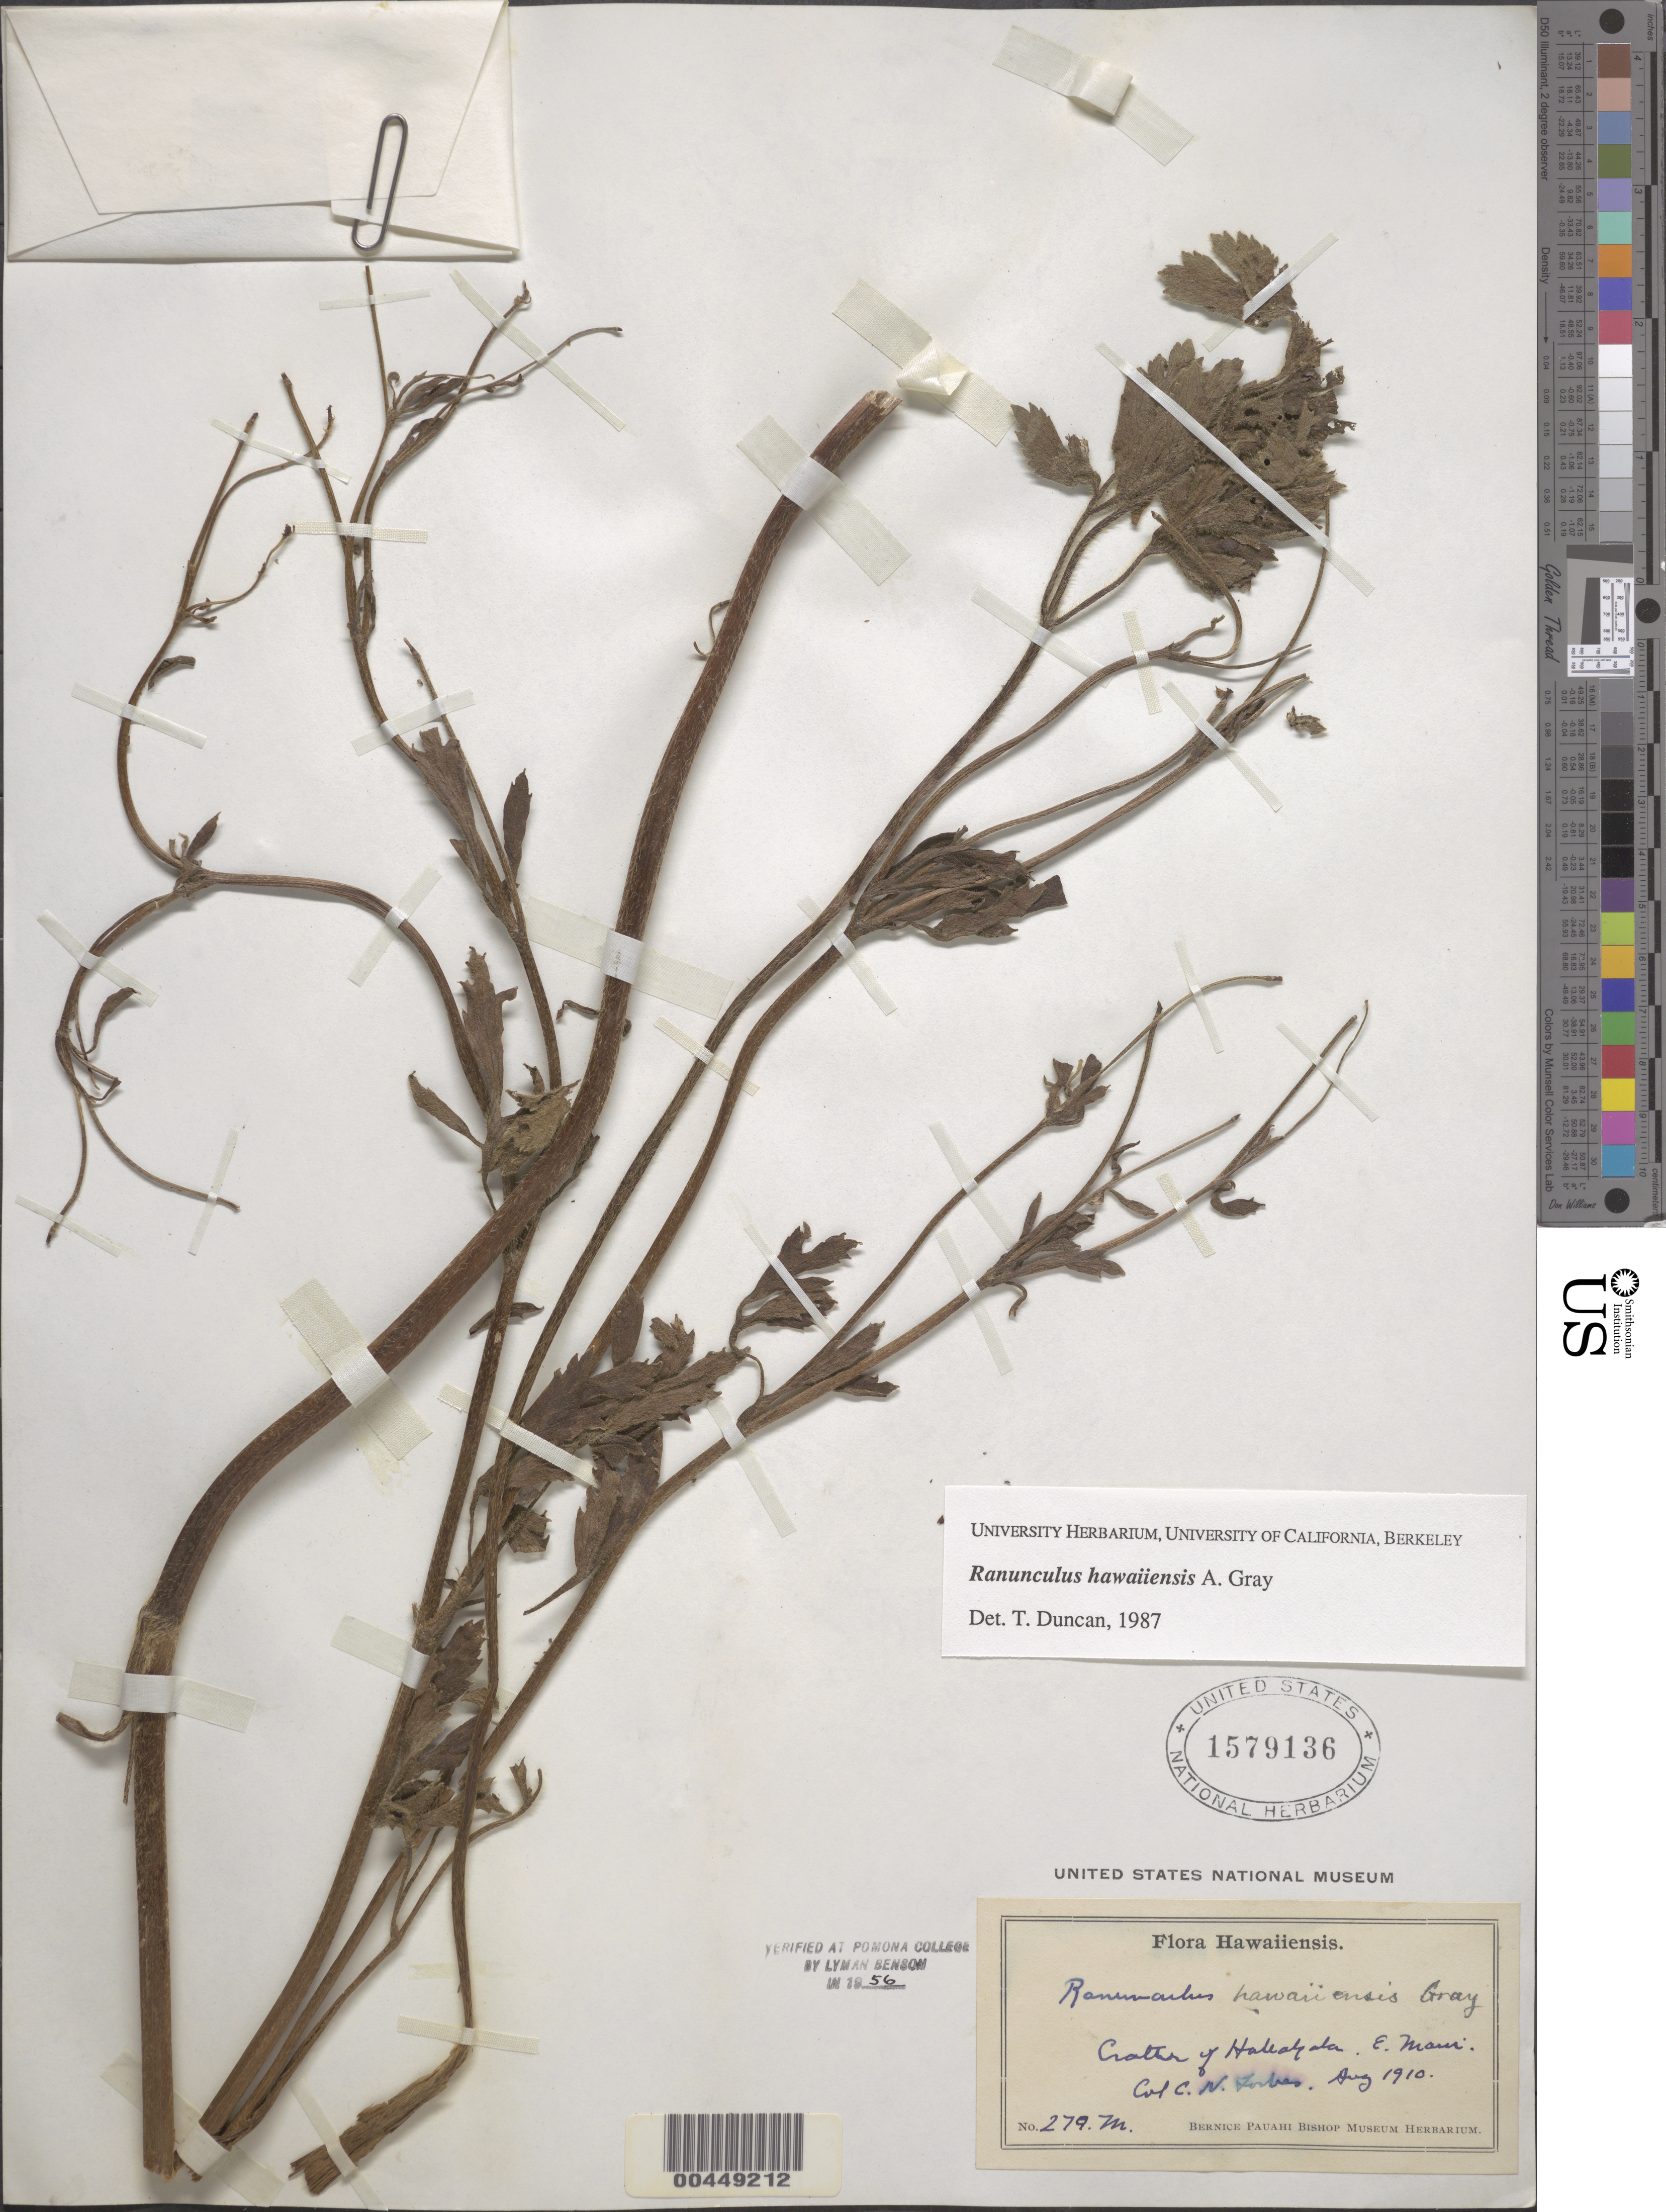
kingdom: Plantae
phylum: Tracheophyta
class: Magnoliopsida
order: Ranunculales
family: Ranunculaceae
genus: Ranunculus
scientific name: Ranunculus hawaiensis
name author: A. Gray in Wilkes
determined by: Duncan, T.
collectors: C. N. Forbes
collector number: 279.M.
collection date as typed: Aug 1910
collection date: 1910-08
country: United States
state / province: Hawaii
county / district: Maui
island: Maui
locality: Crater of Haleakala, E Maui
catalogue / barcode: US 1579136